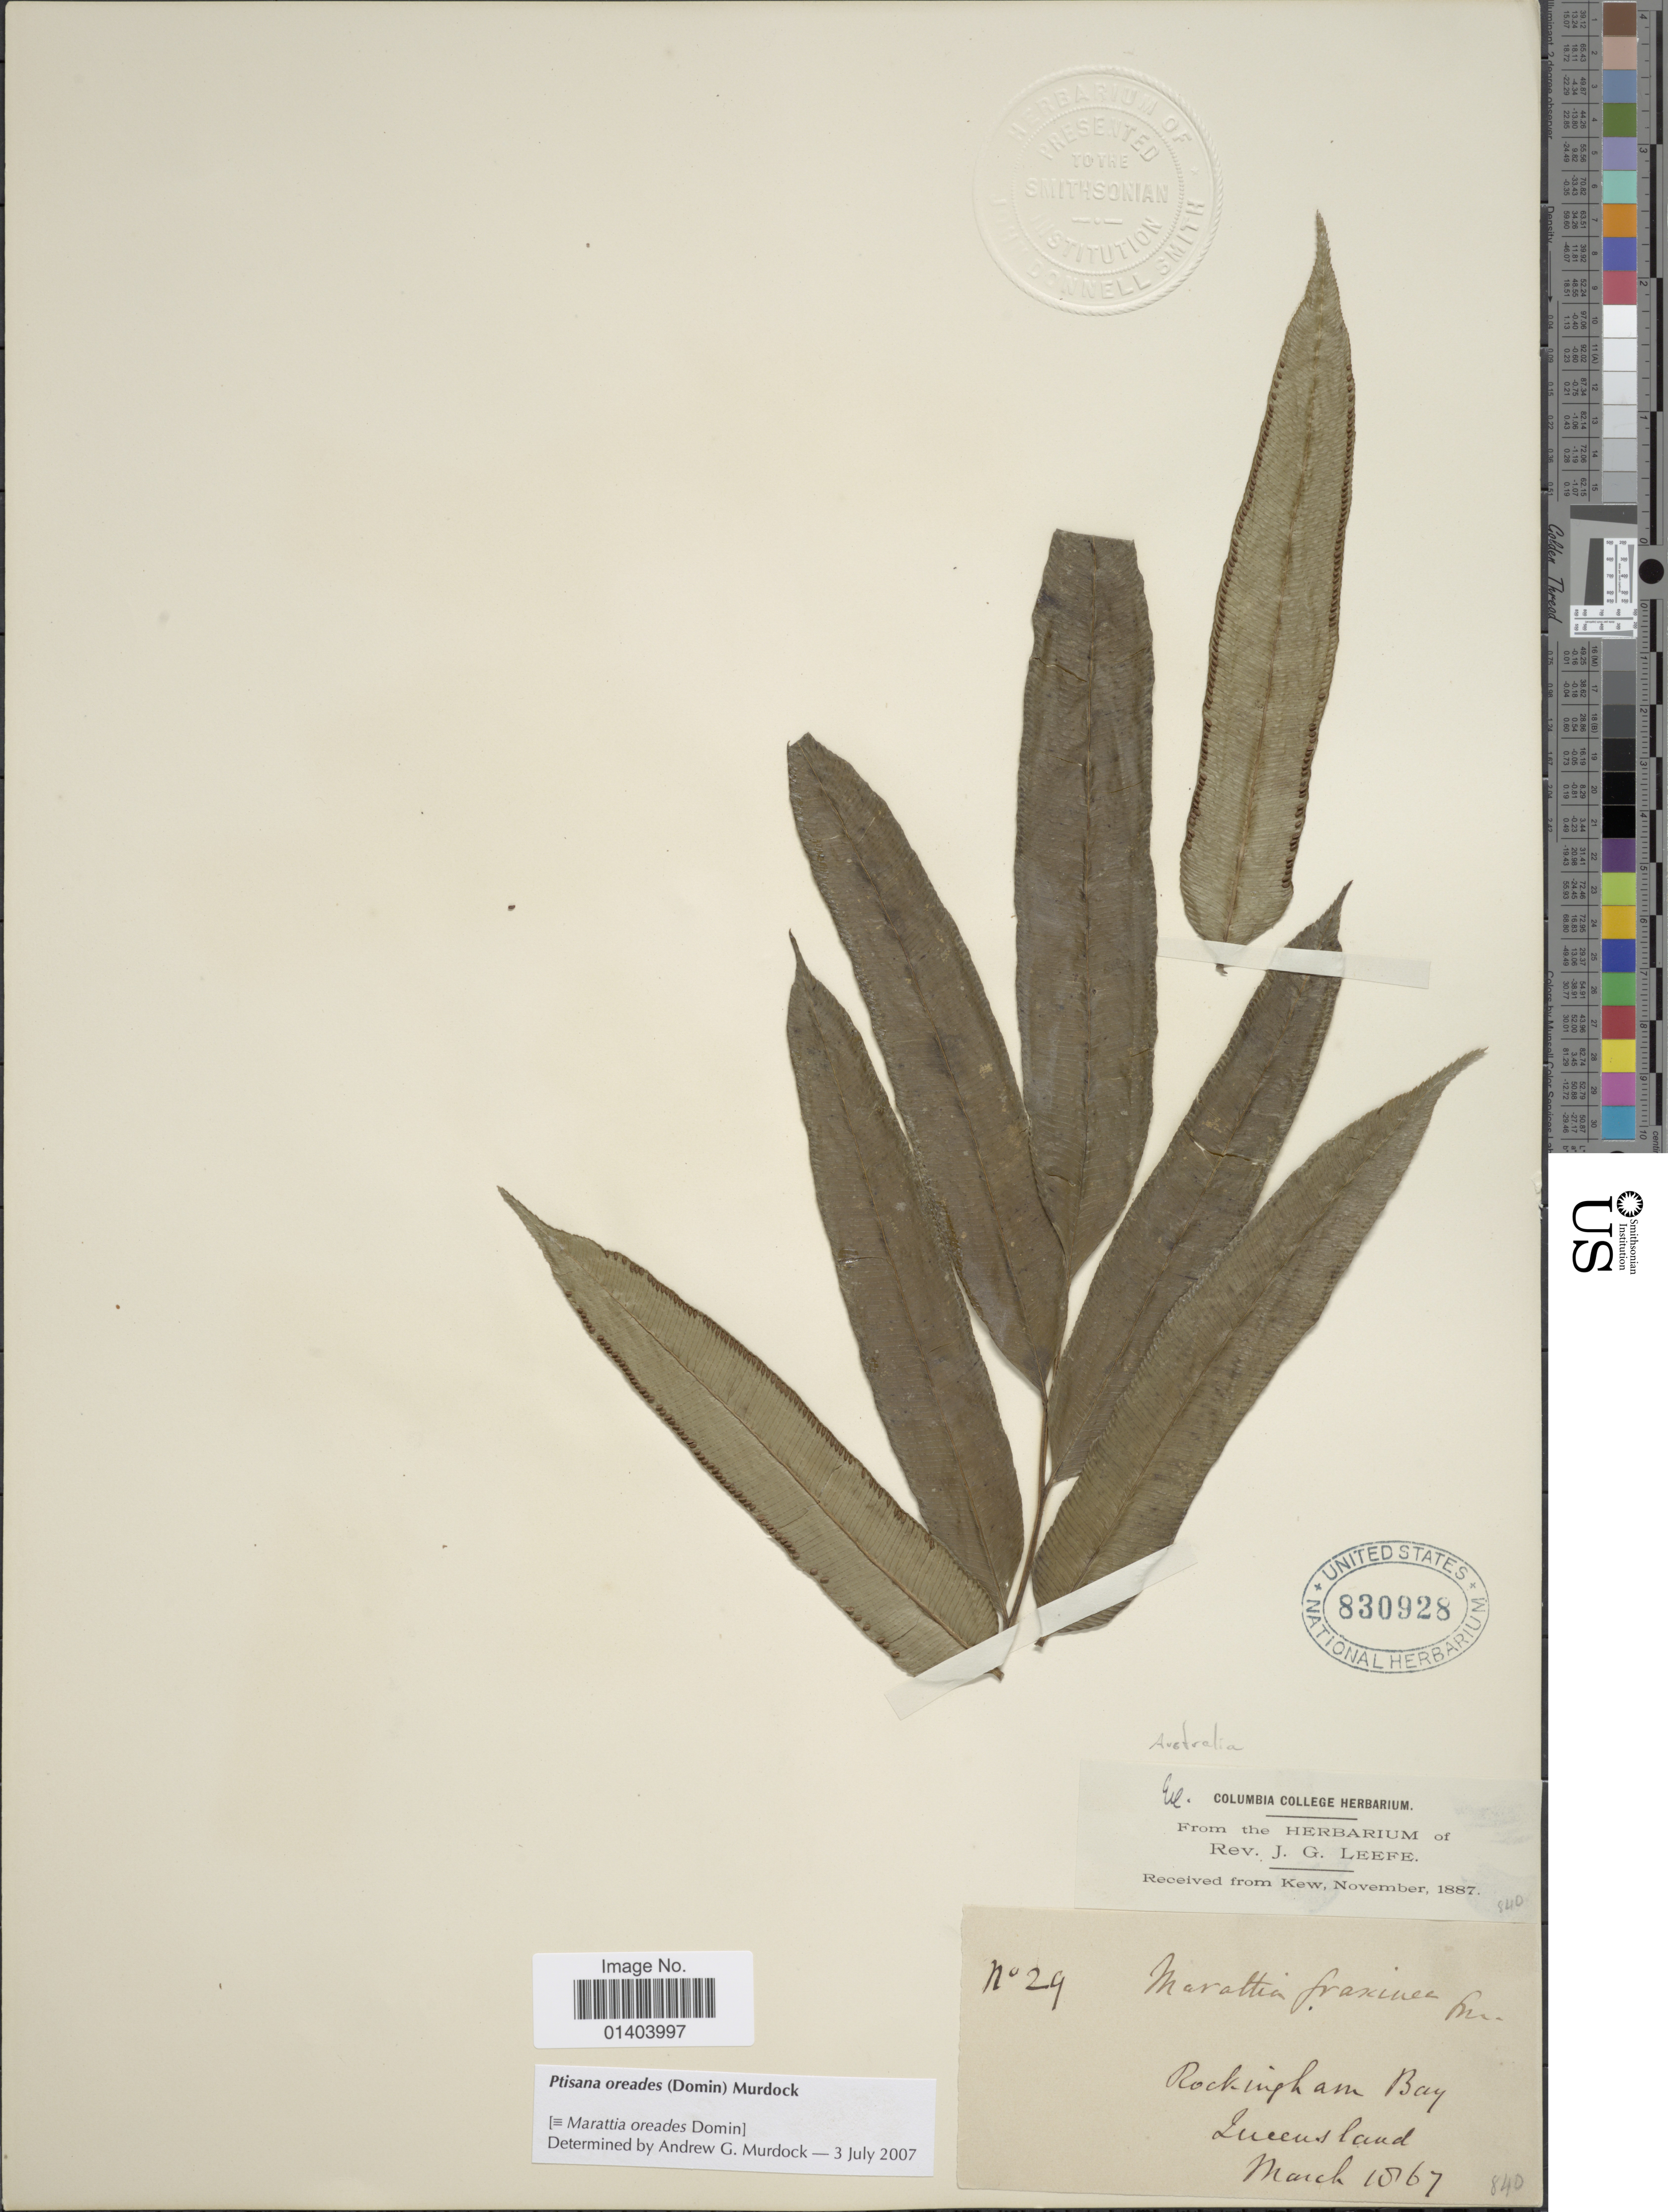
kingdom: Plantae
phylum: Tracheophyta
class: Polypodiopsida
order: Marattiales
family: Marattiaceae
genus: Ptisana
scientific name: Ptisana oreades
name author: (Domin) Murdock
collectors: J. Leefe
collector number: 29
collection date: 1867-03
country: Australia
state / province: Queensland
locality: Rockingham Bay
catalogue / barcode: US 830928